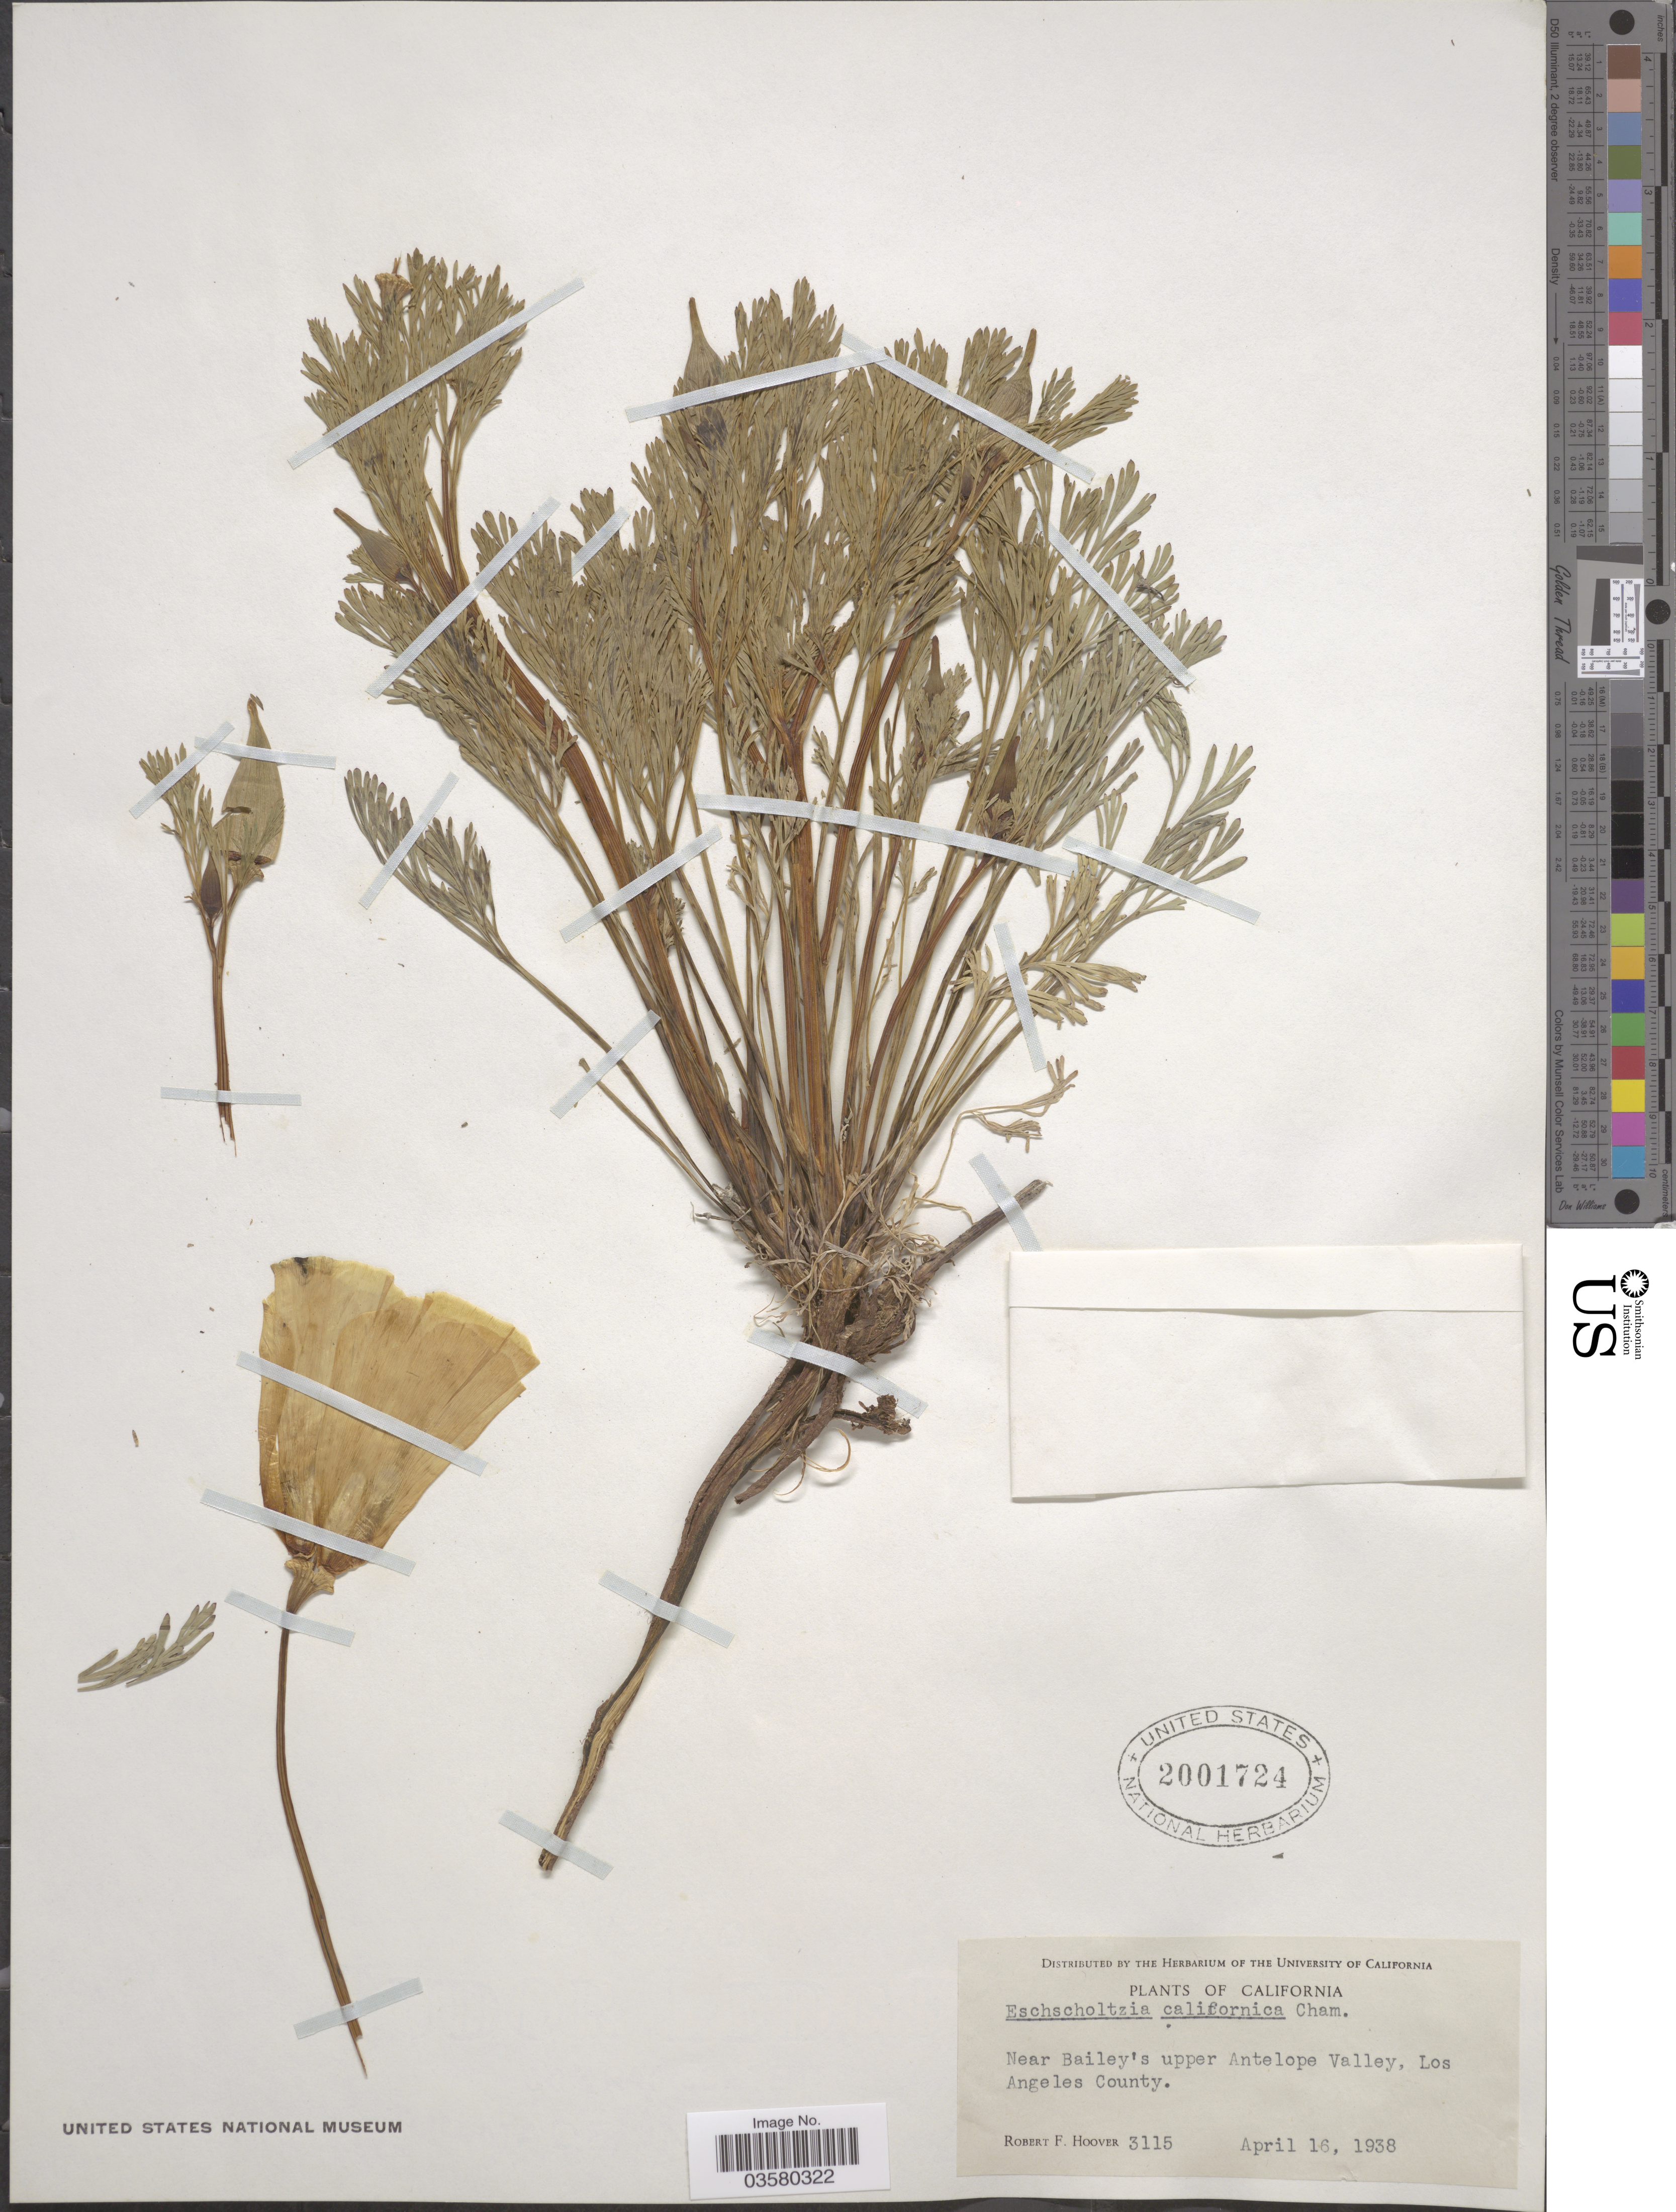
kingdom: Plantae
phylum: Tracheophyta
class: Magnoliopsida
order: Ranunculales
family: Papaveraceae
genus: Eschscholzia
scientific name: Eschscholzia californica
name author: Cham.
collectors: R. F. Hoover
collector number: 3115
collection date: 1938-04-16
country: United States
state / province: California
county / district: Los Angeles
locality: Near Bailey's upper Antelope Valley, Los Angeles County.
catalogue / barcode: US 2001724